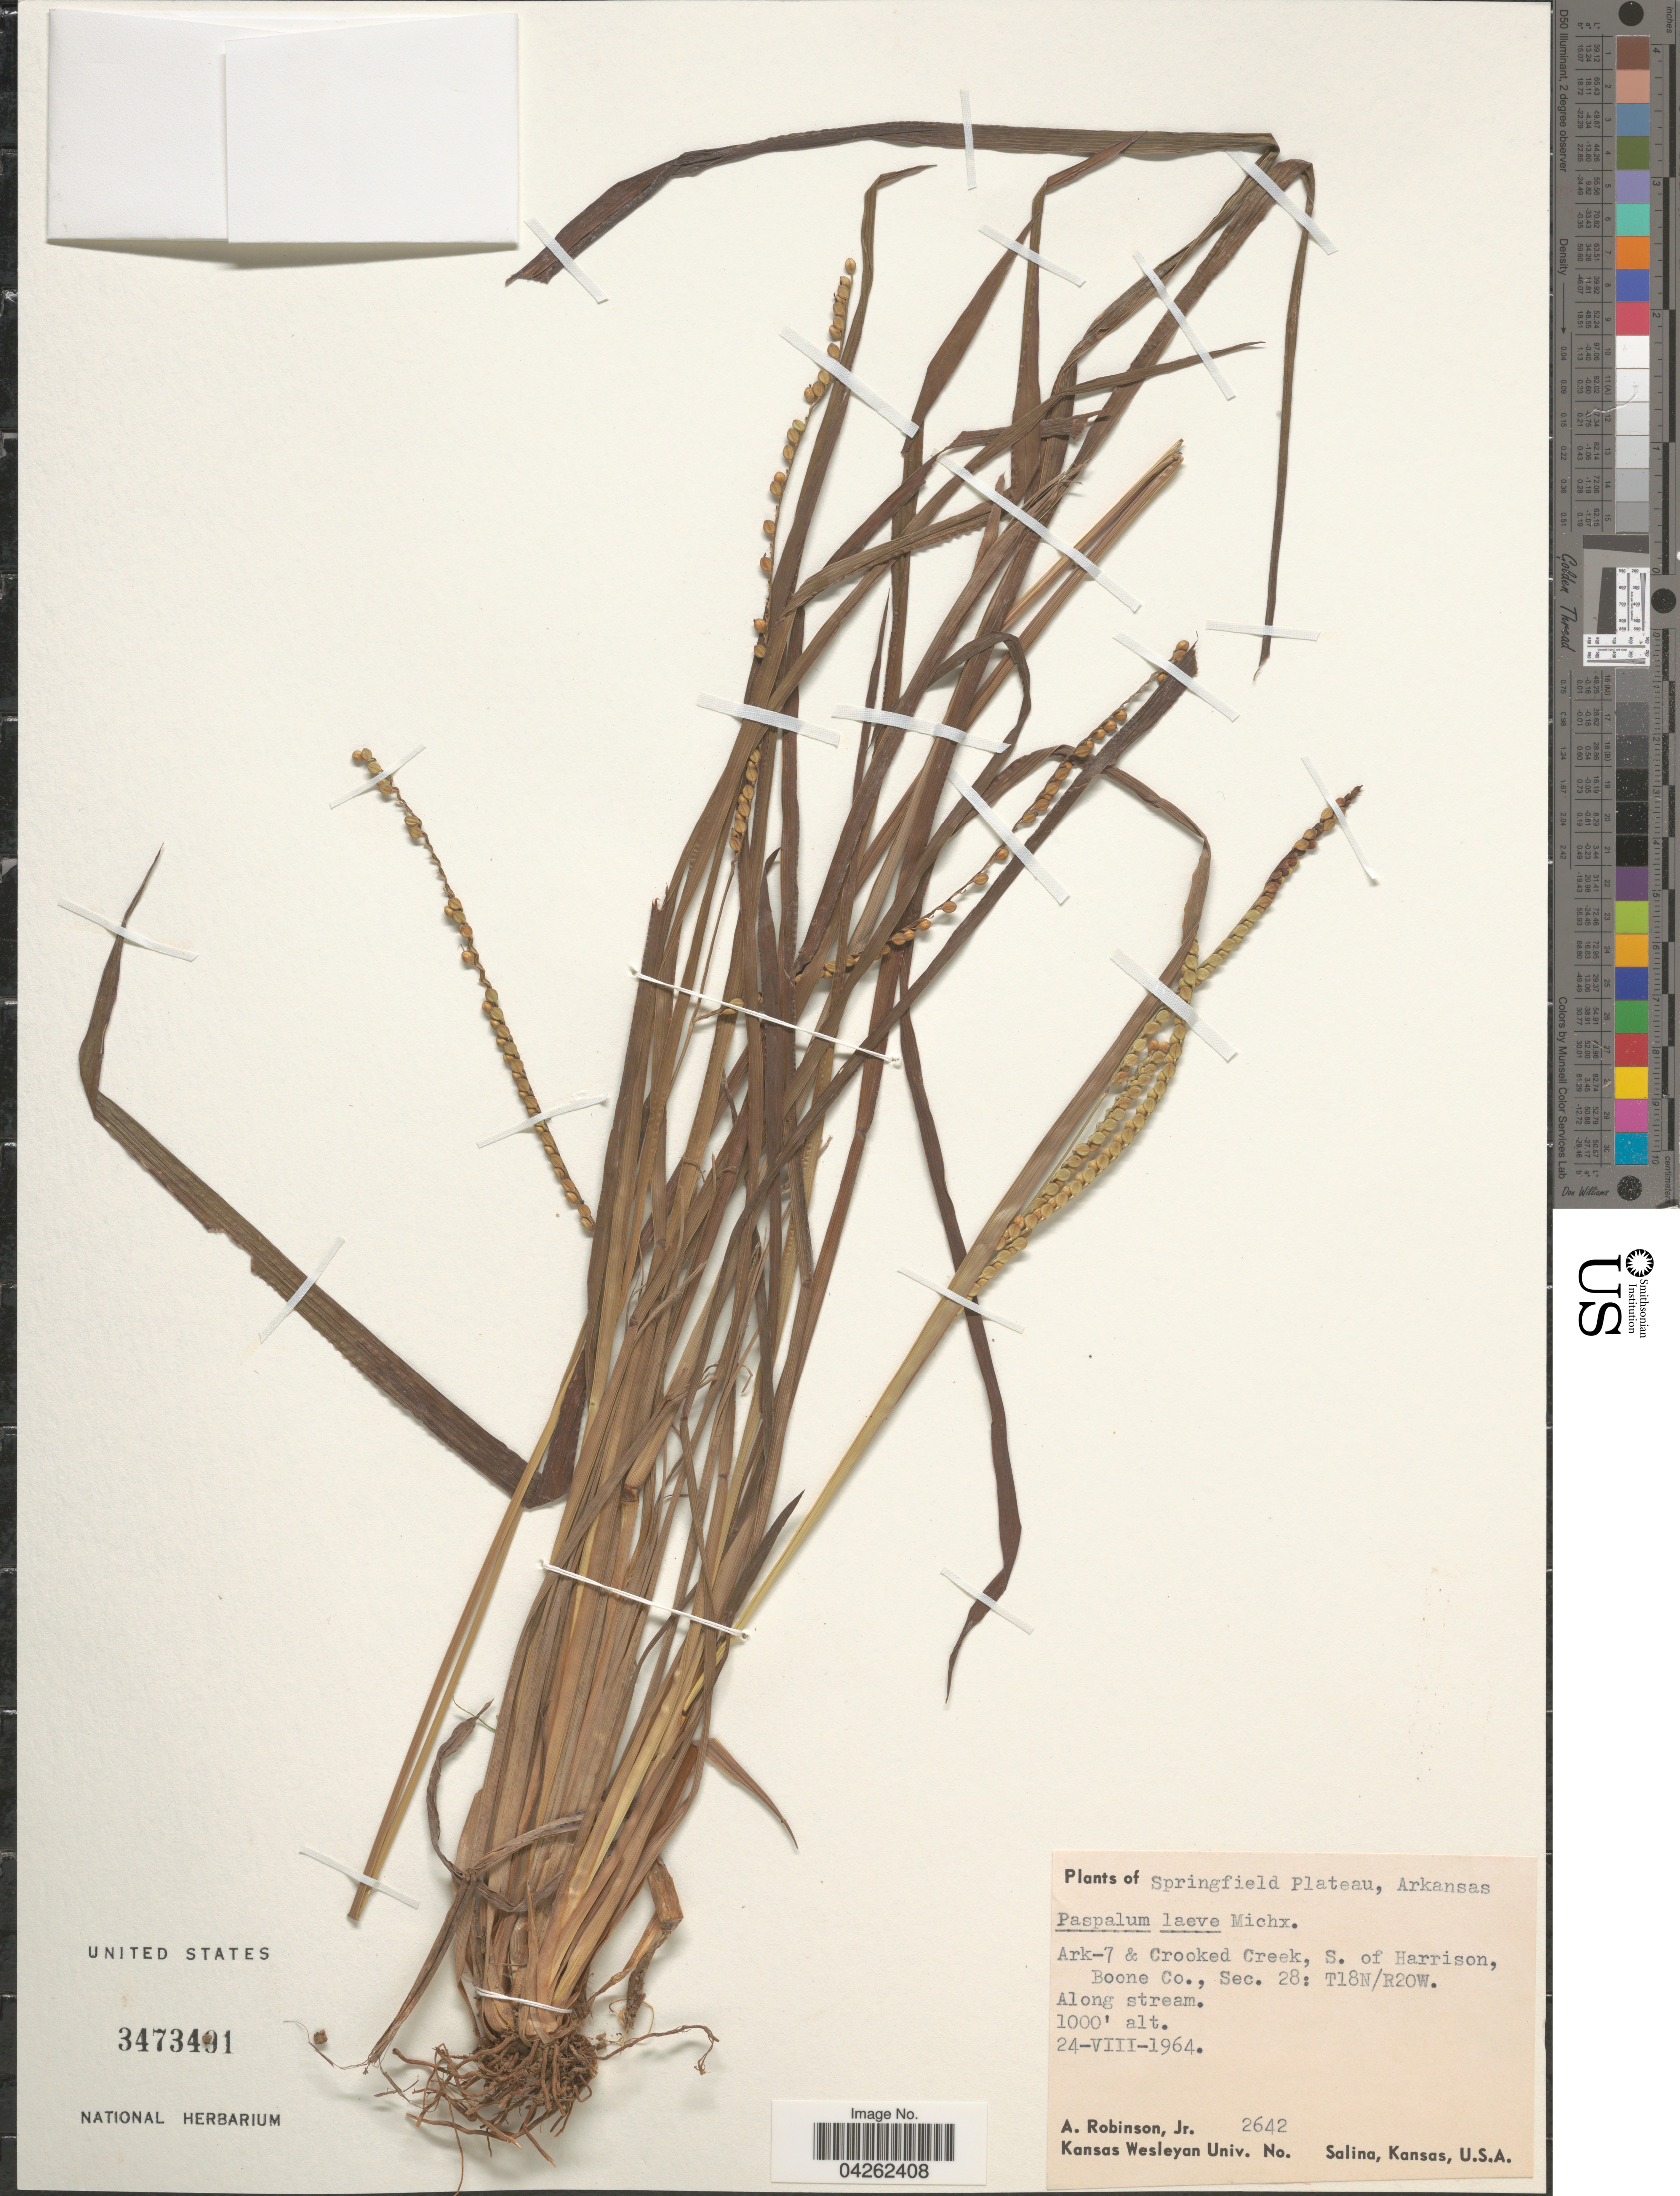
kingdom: Plantae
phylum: Tracheophyta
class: Liliopsida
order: Poales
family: Poaceae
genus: Paspalum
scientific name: Paspalum laeve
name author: Michx.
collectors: A. Robinson Jr.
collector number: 2642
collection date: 1964-08-24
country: United States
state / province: Arkansas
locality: Springfield Plateau. Ark-7 & Crooked Creek, S. of Harrison, Boone Co., Sec. 28: T18N/R20W. Along stream.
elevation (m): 305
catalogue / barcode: US 3473491